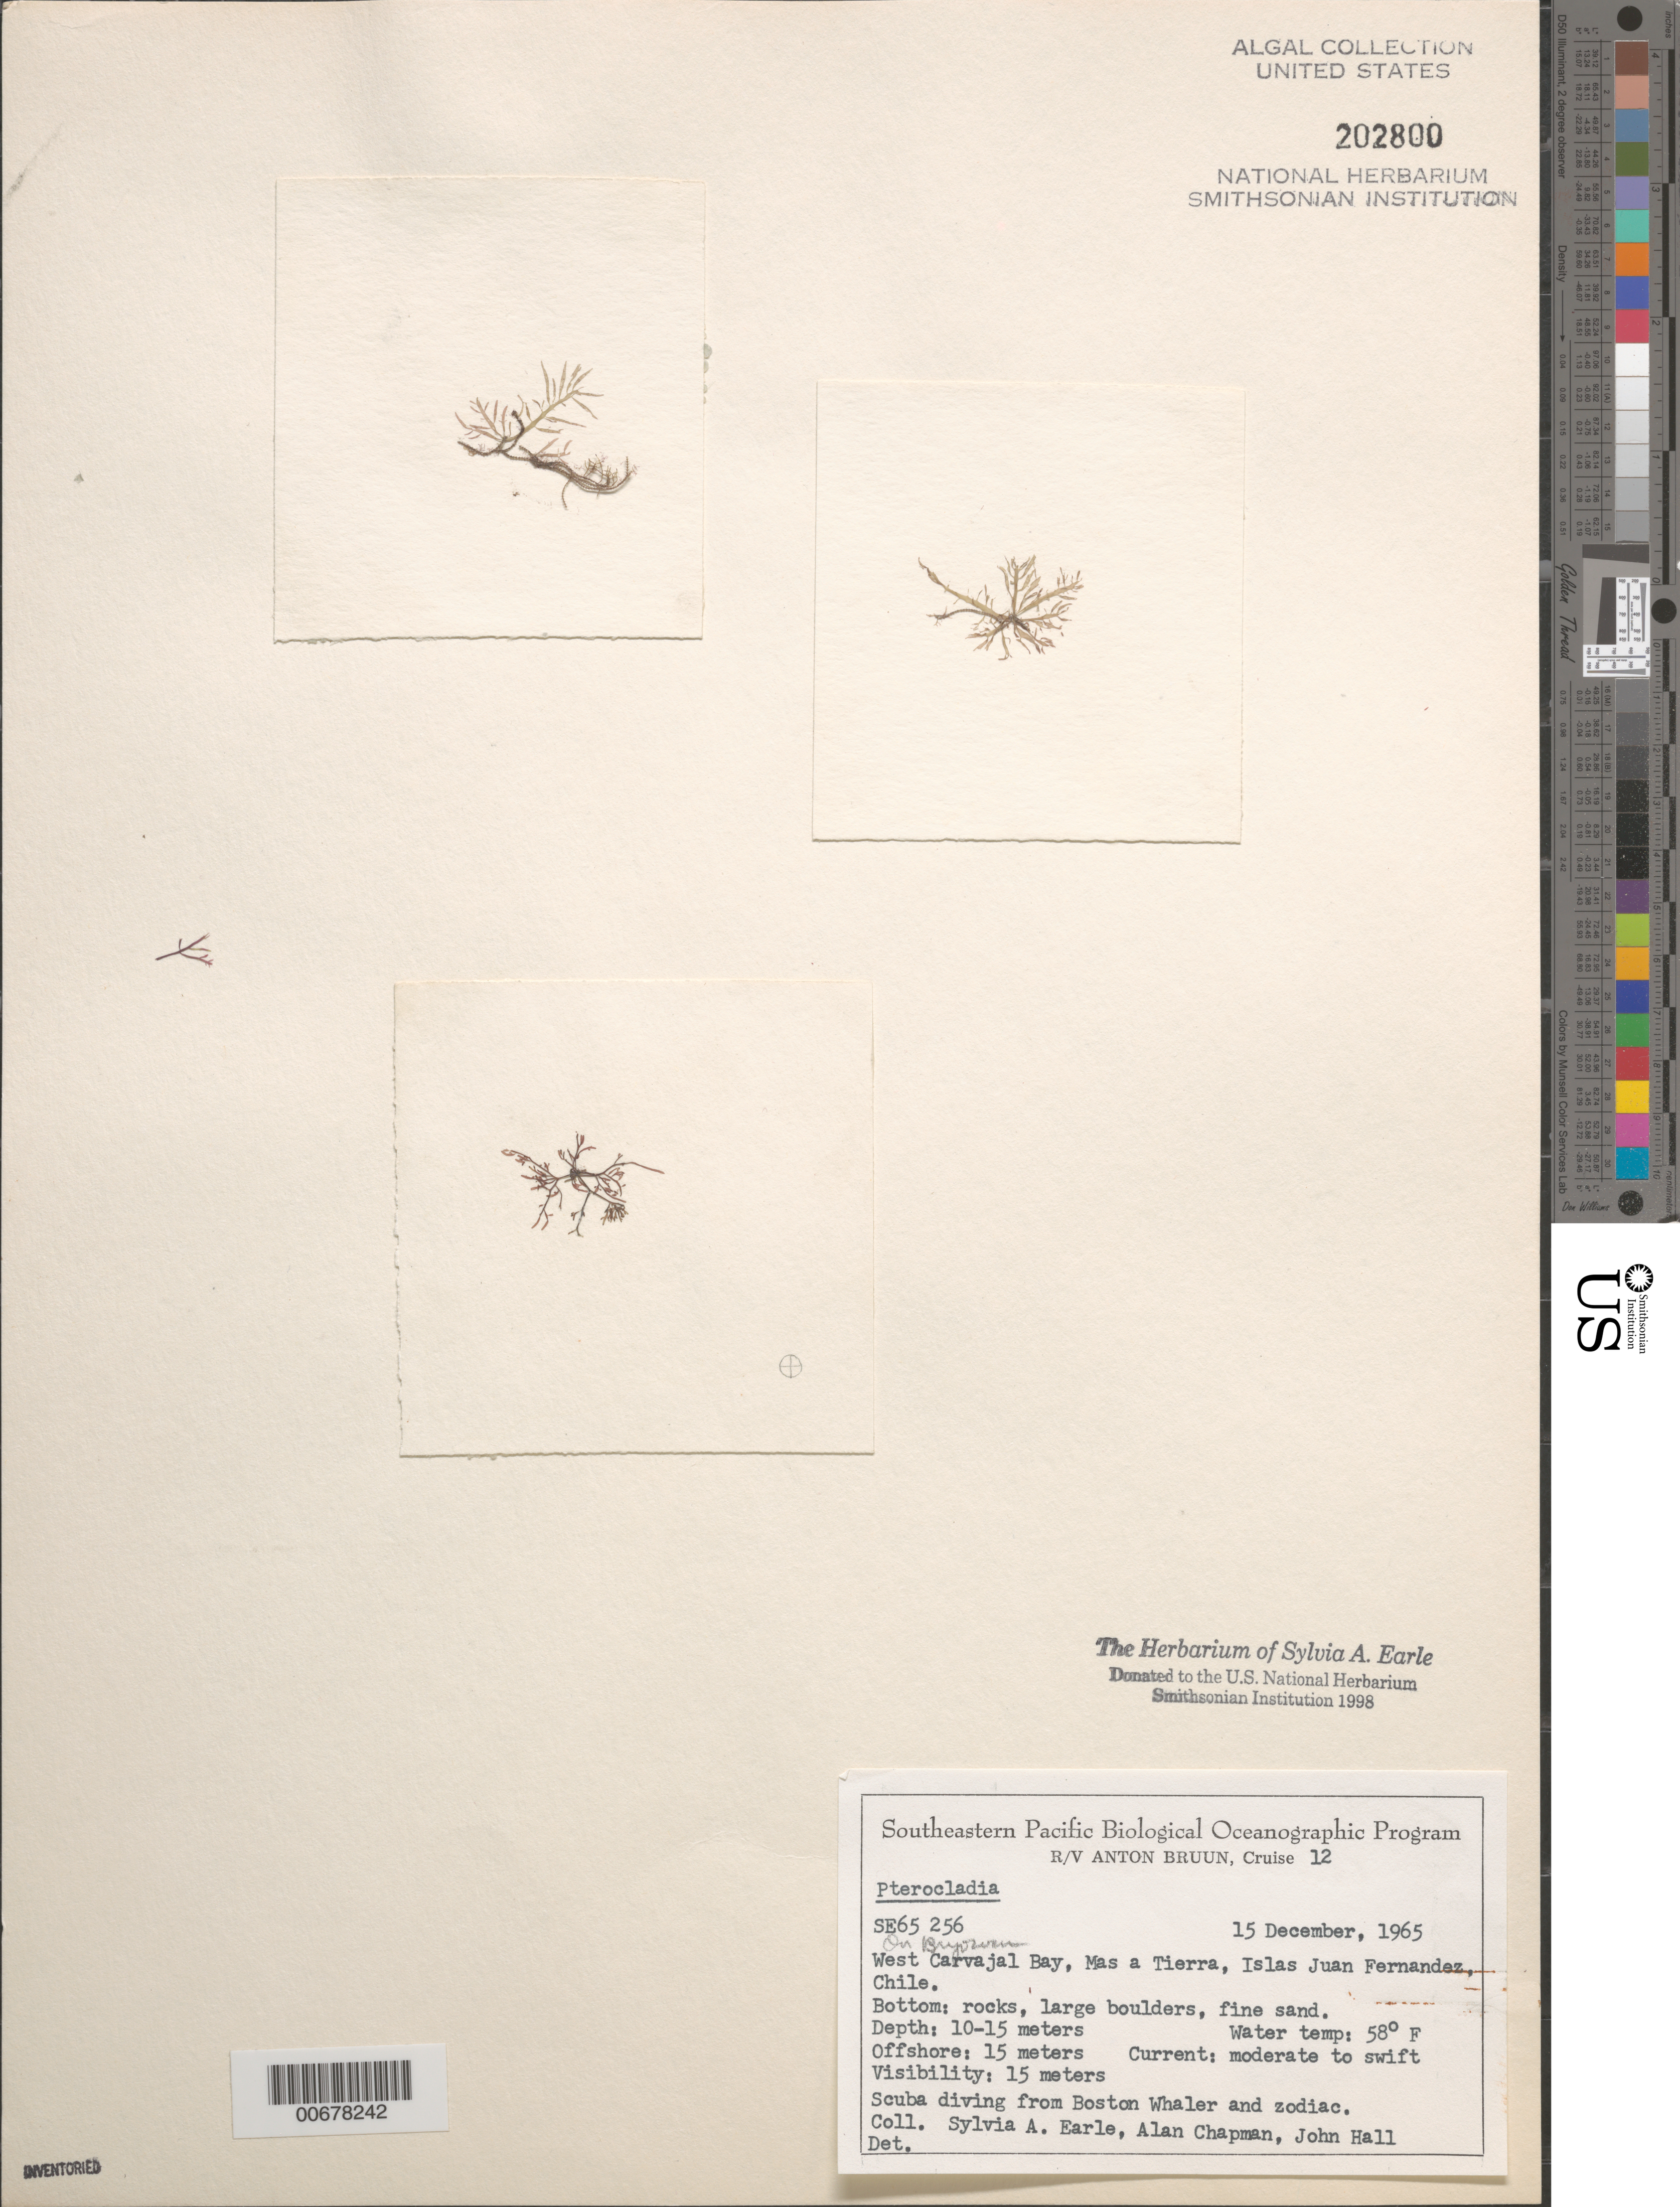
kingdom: Plantae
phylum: Rhodophyta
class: Florideophyceae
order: Gelidiales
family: Pterocladiaceae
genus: Pterocladia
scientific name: Pterocladia sp.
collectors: S. A. Earle, A. Chapman & J. Hall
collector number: SE 65256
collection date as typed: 15 Dec 1965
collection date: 1965-12-15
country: Chile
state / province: Valparaíso (V)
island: Isla Más a Tierra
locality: West Carvajal Bay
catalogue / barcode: US 202800